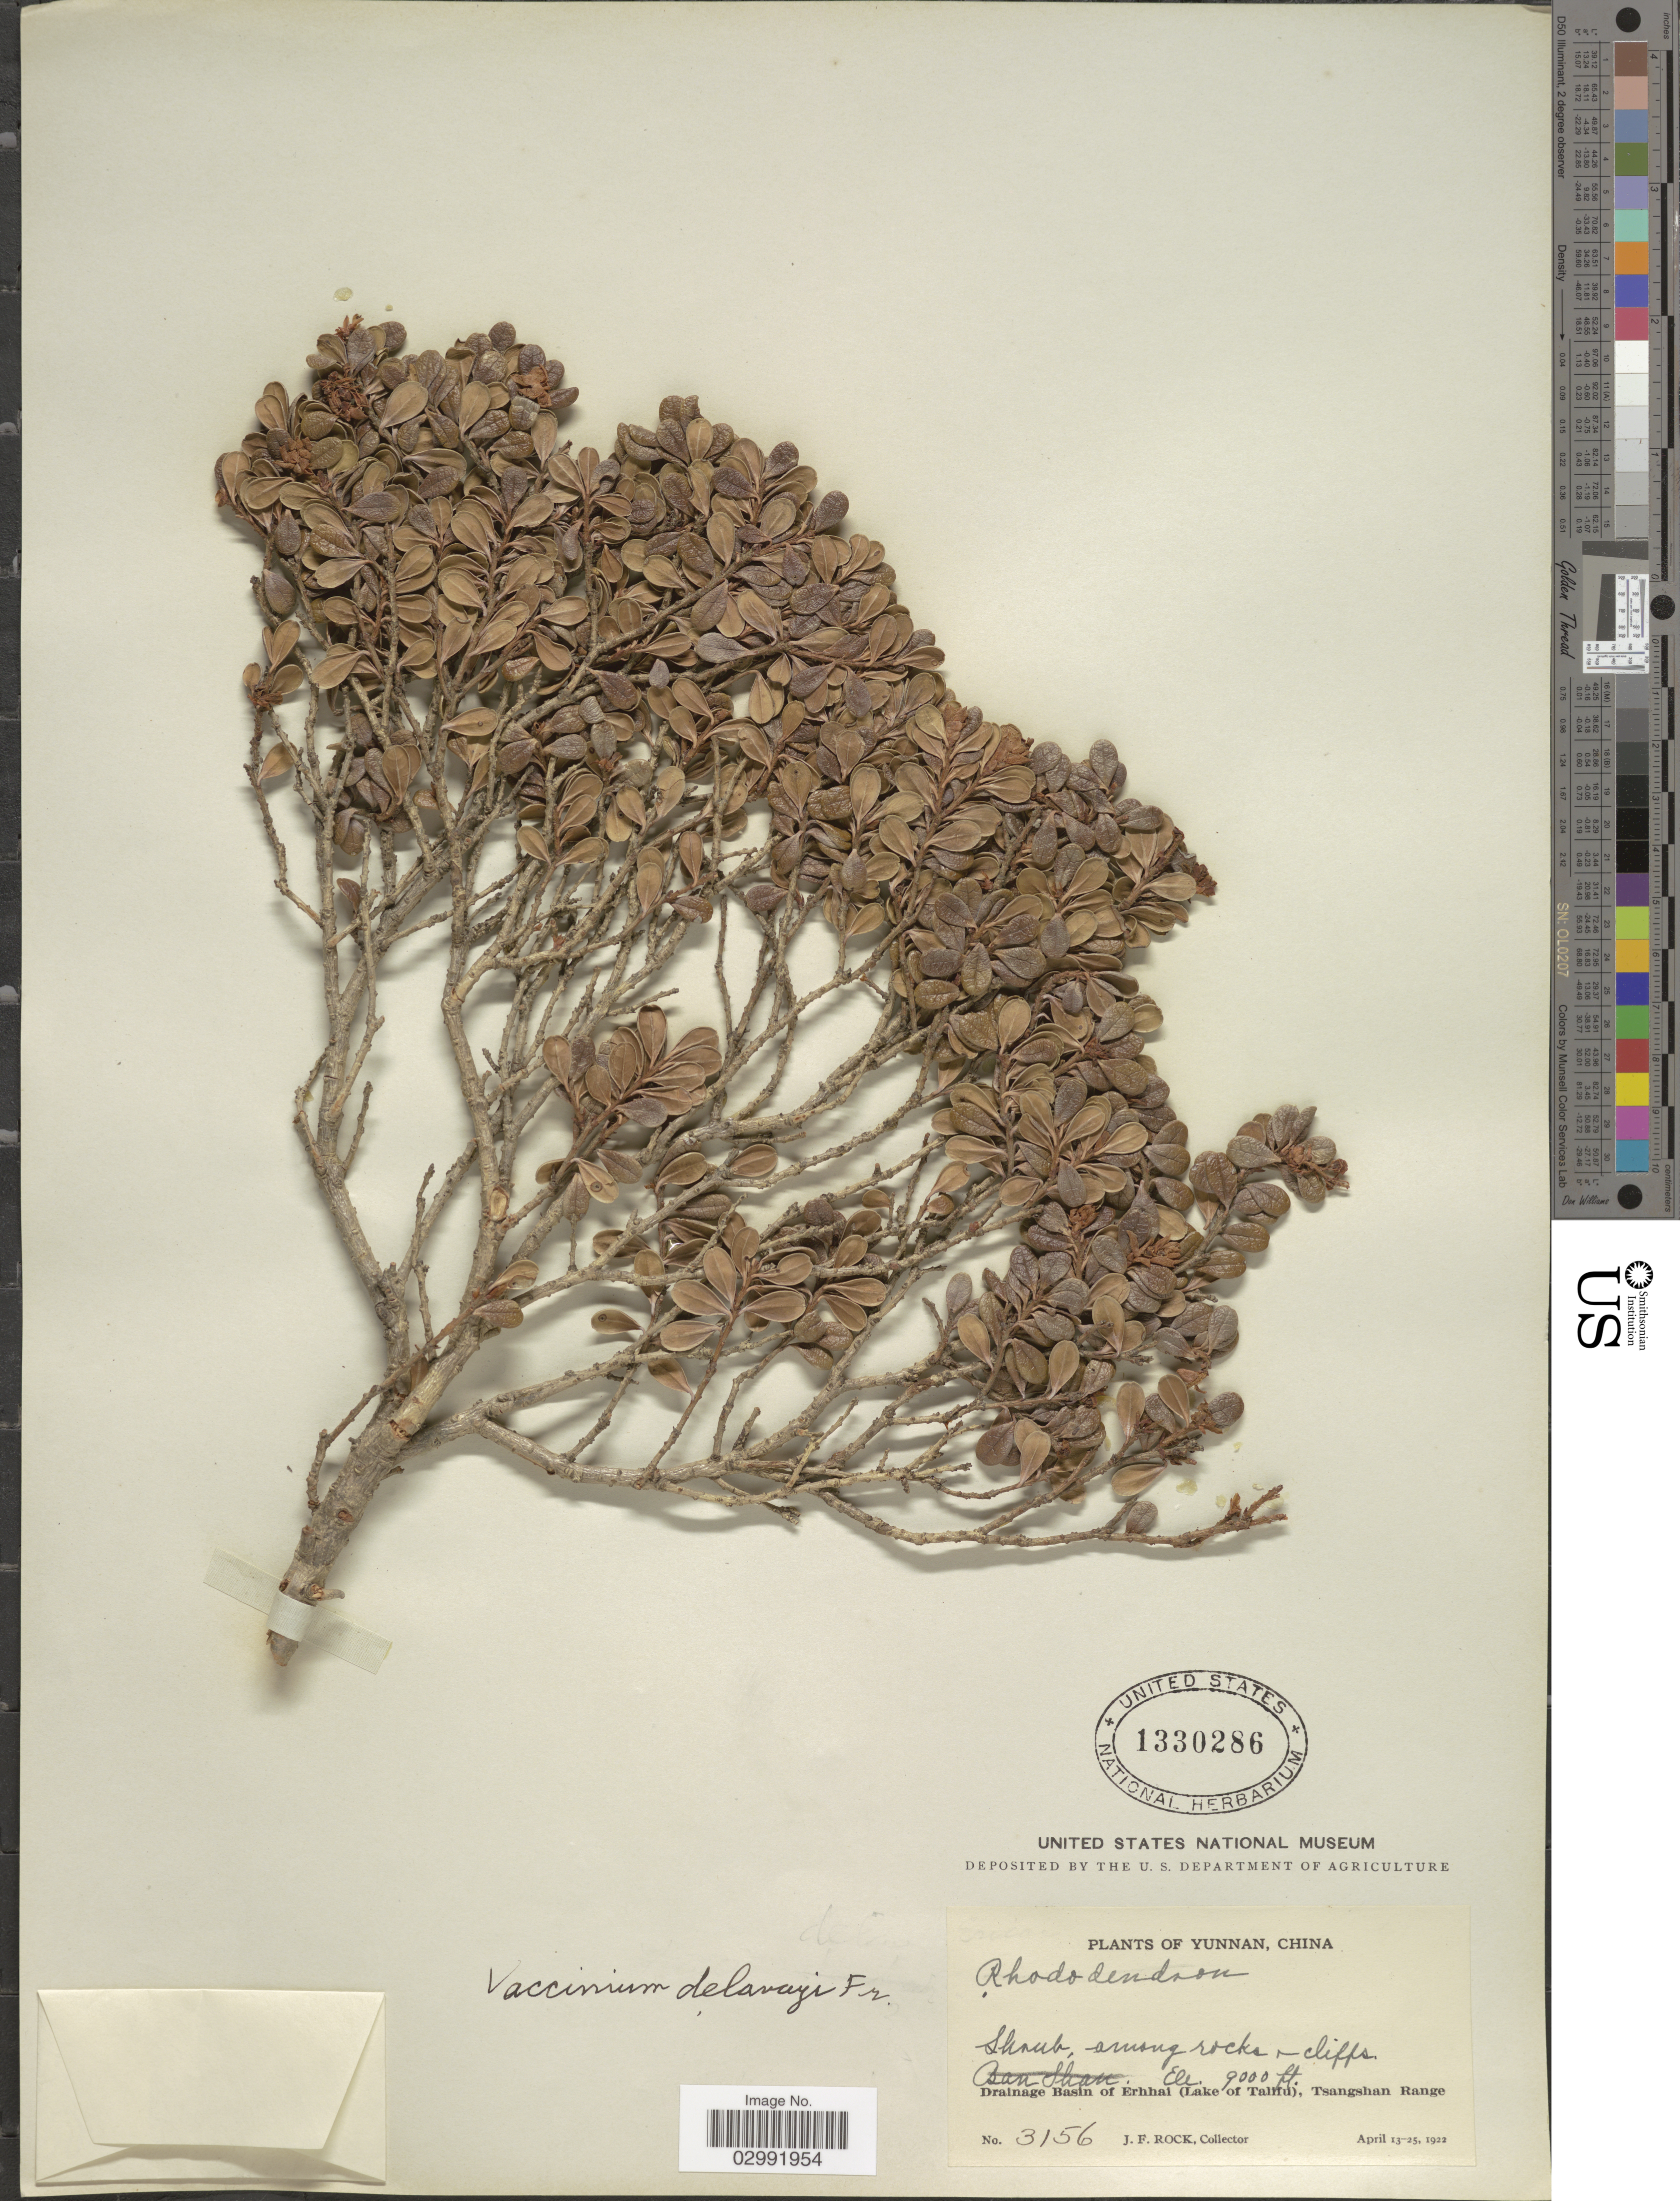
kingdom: Plantae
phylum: Tracheophyta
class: Magnoliopsida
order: Ericales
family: Ericaceae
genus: Vaccinium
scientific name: Vaccinium delavayi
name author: Franch.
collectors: J. Rock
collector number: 3156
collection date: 1922-04-13/1922-04-25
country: China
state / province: Yunnan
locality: Drainage Basin of Erhhai (Lake of Talifu), Tsangshan Range.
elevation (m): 2743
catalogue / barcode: US 1330286